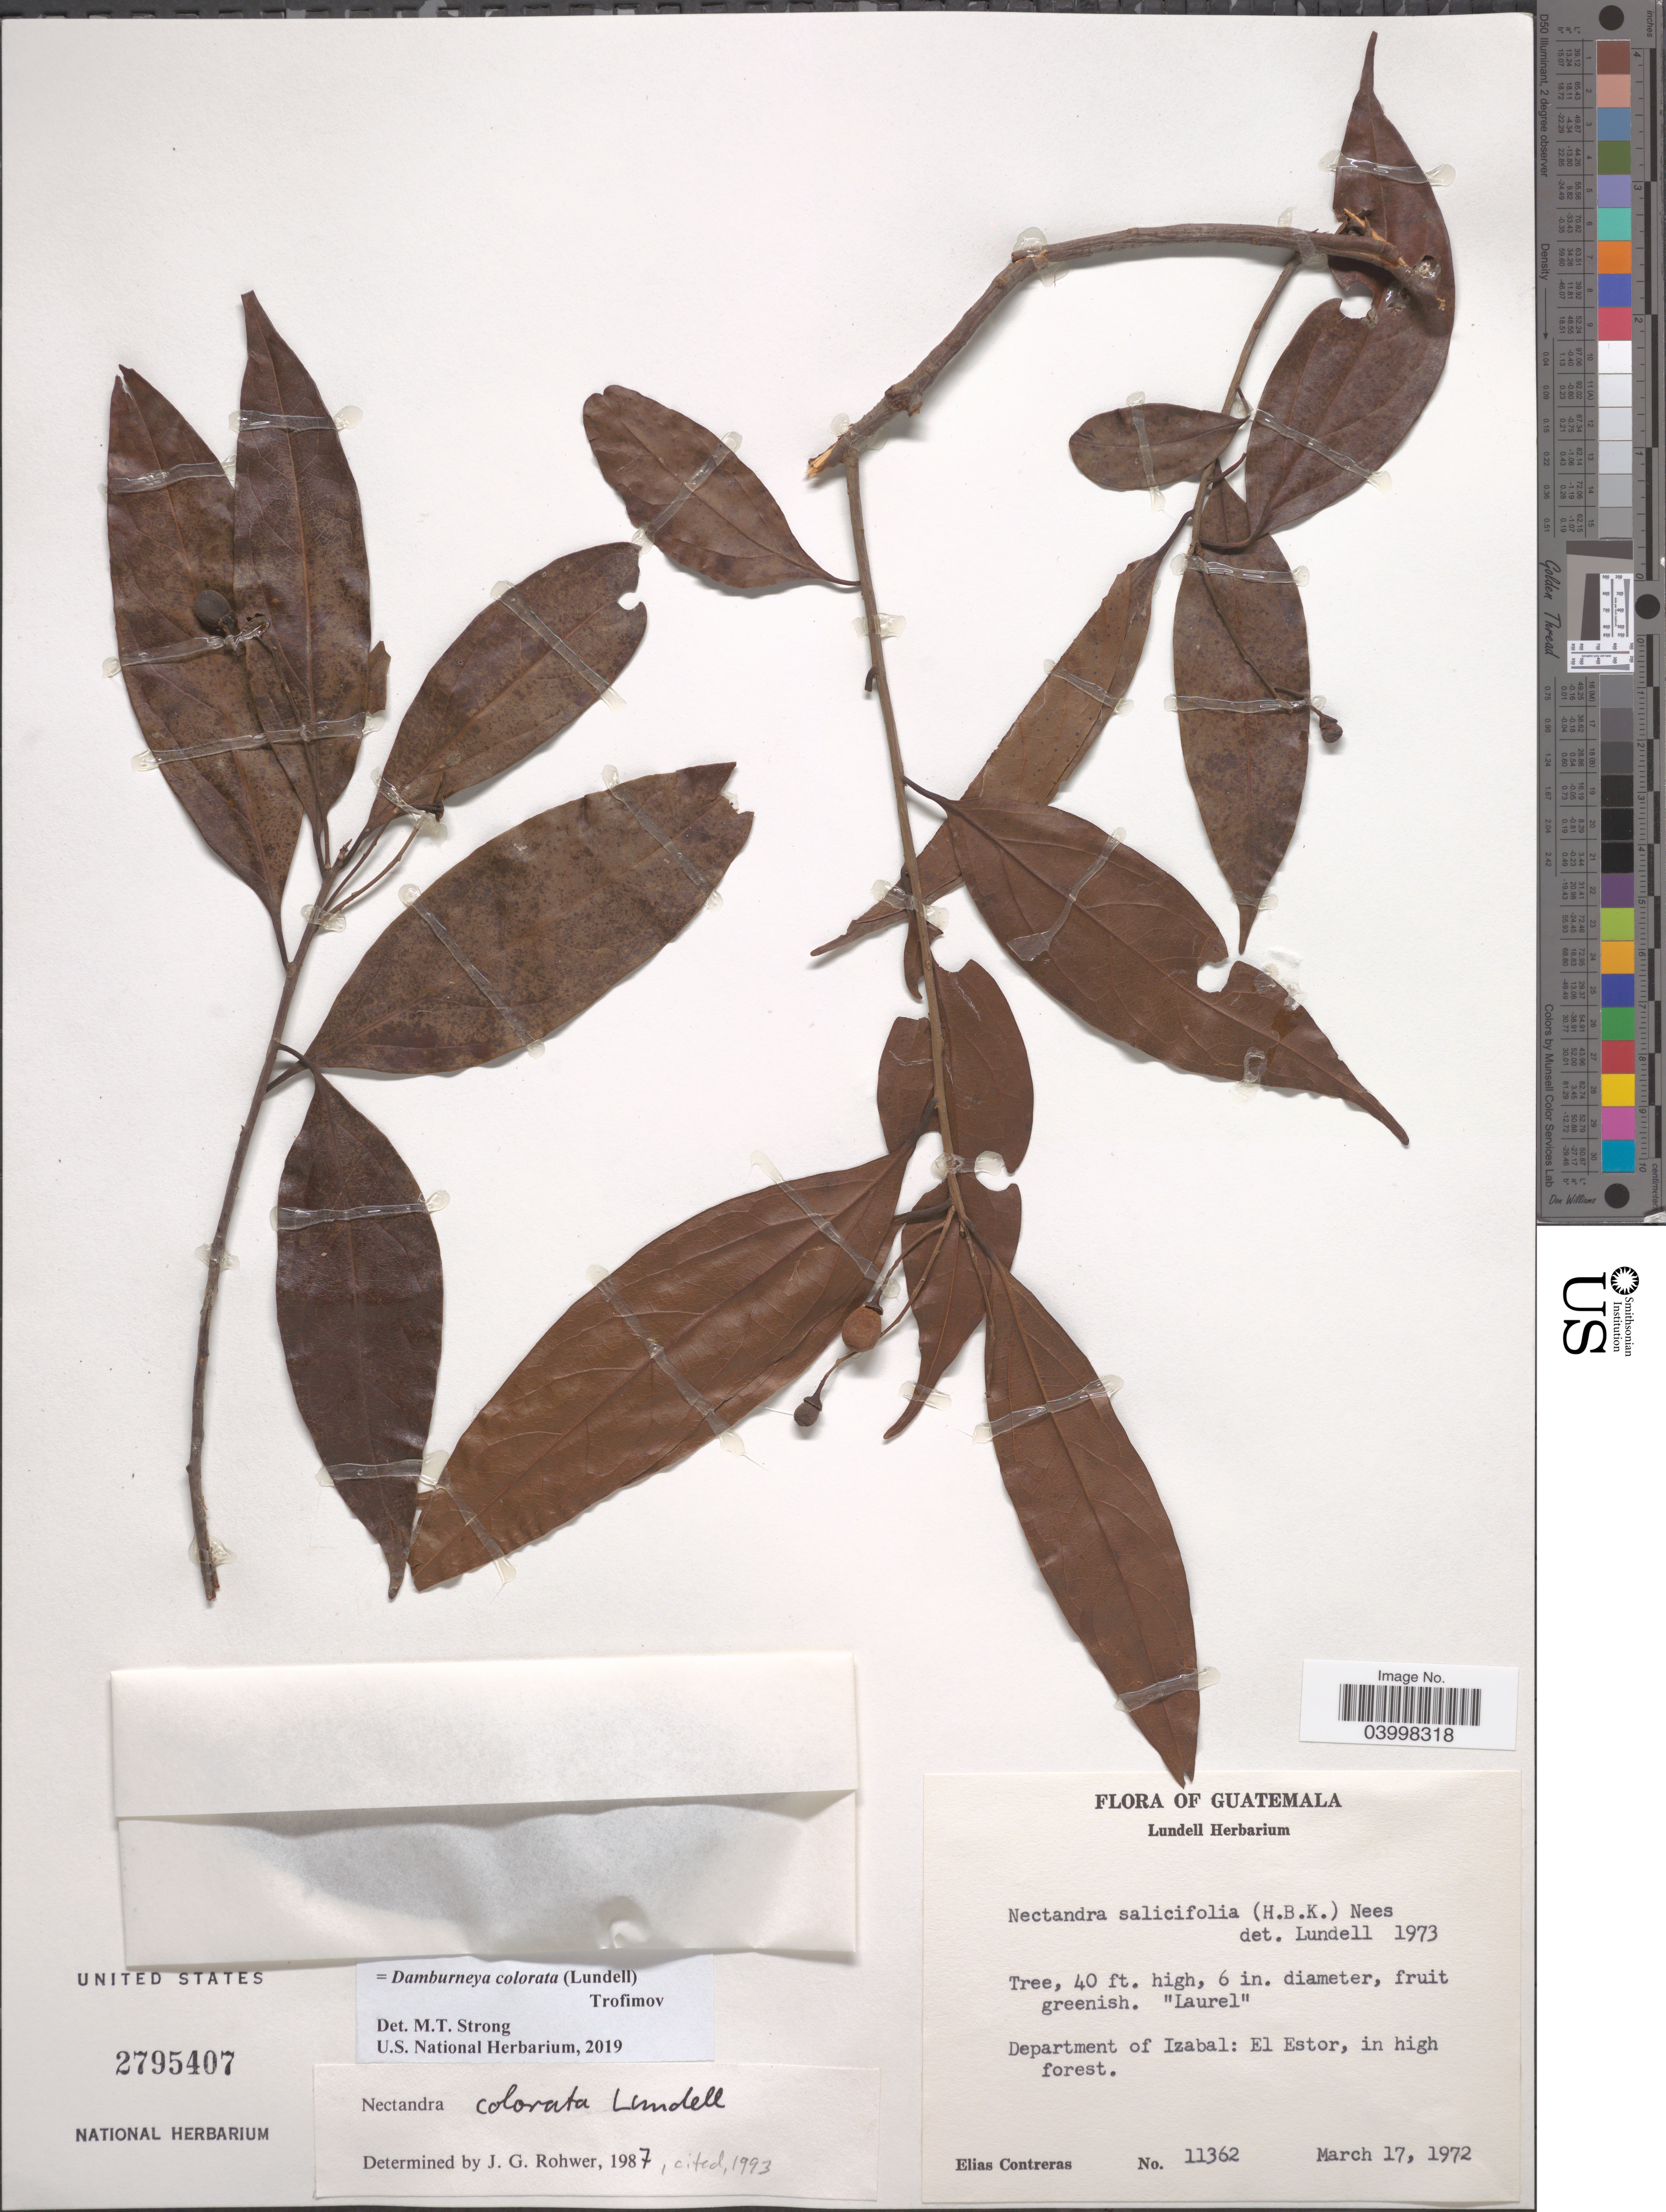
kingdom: Plantae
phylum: Tracheophyta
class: Magnoliopsida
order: Laurales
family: Lauraceae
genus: Damburneya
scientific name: Damburneya colorata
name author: (Lundell) Trofimov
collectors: E. Contreras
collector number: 11362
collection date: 1972-03-17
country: Guatemala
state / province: Izabal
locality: Department of Izabal: El Estor.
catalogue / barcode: US 2795407